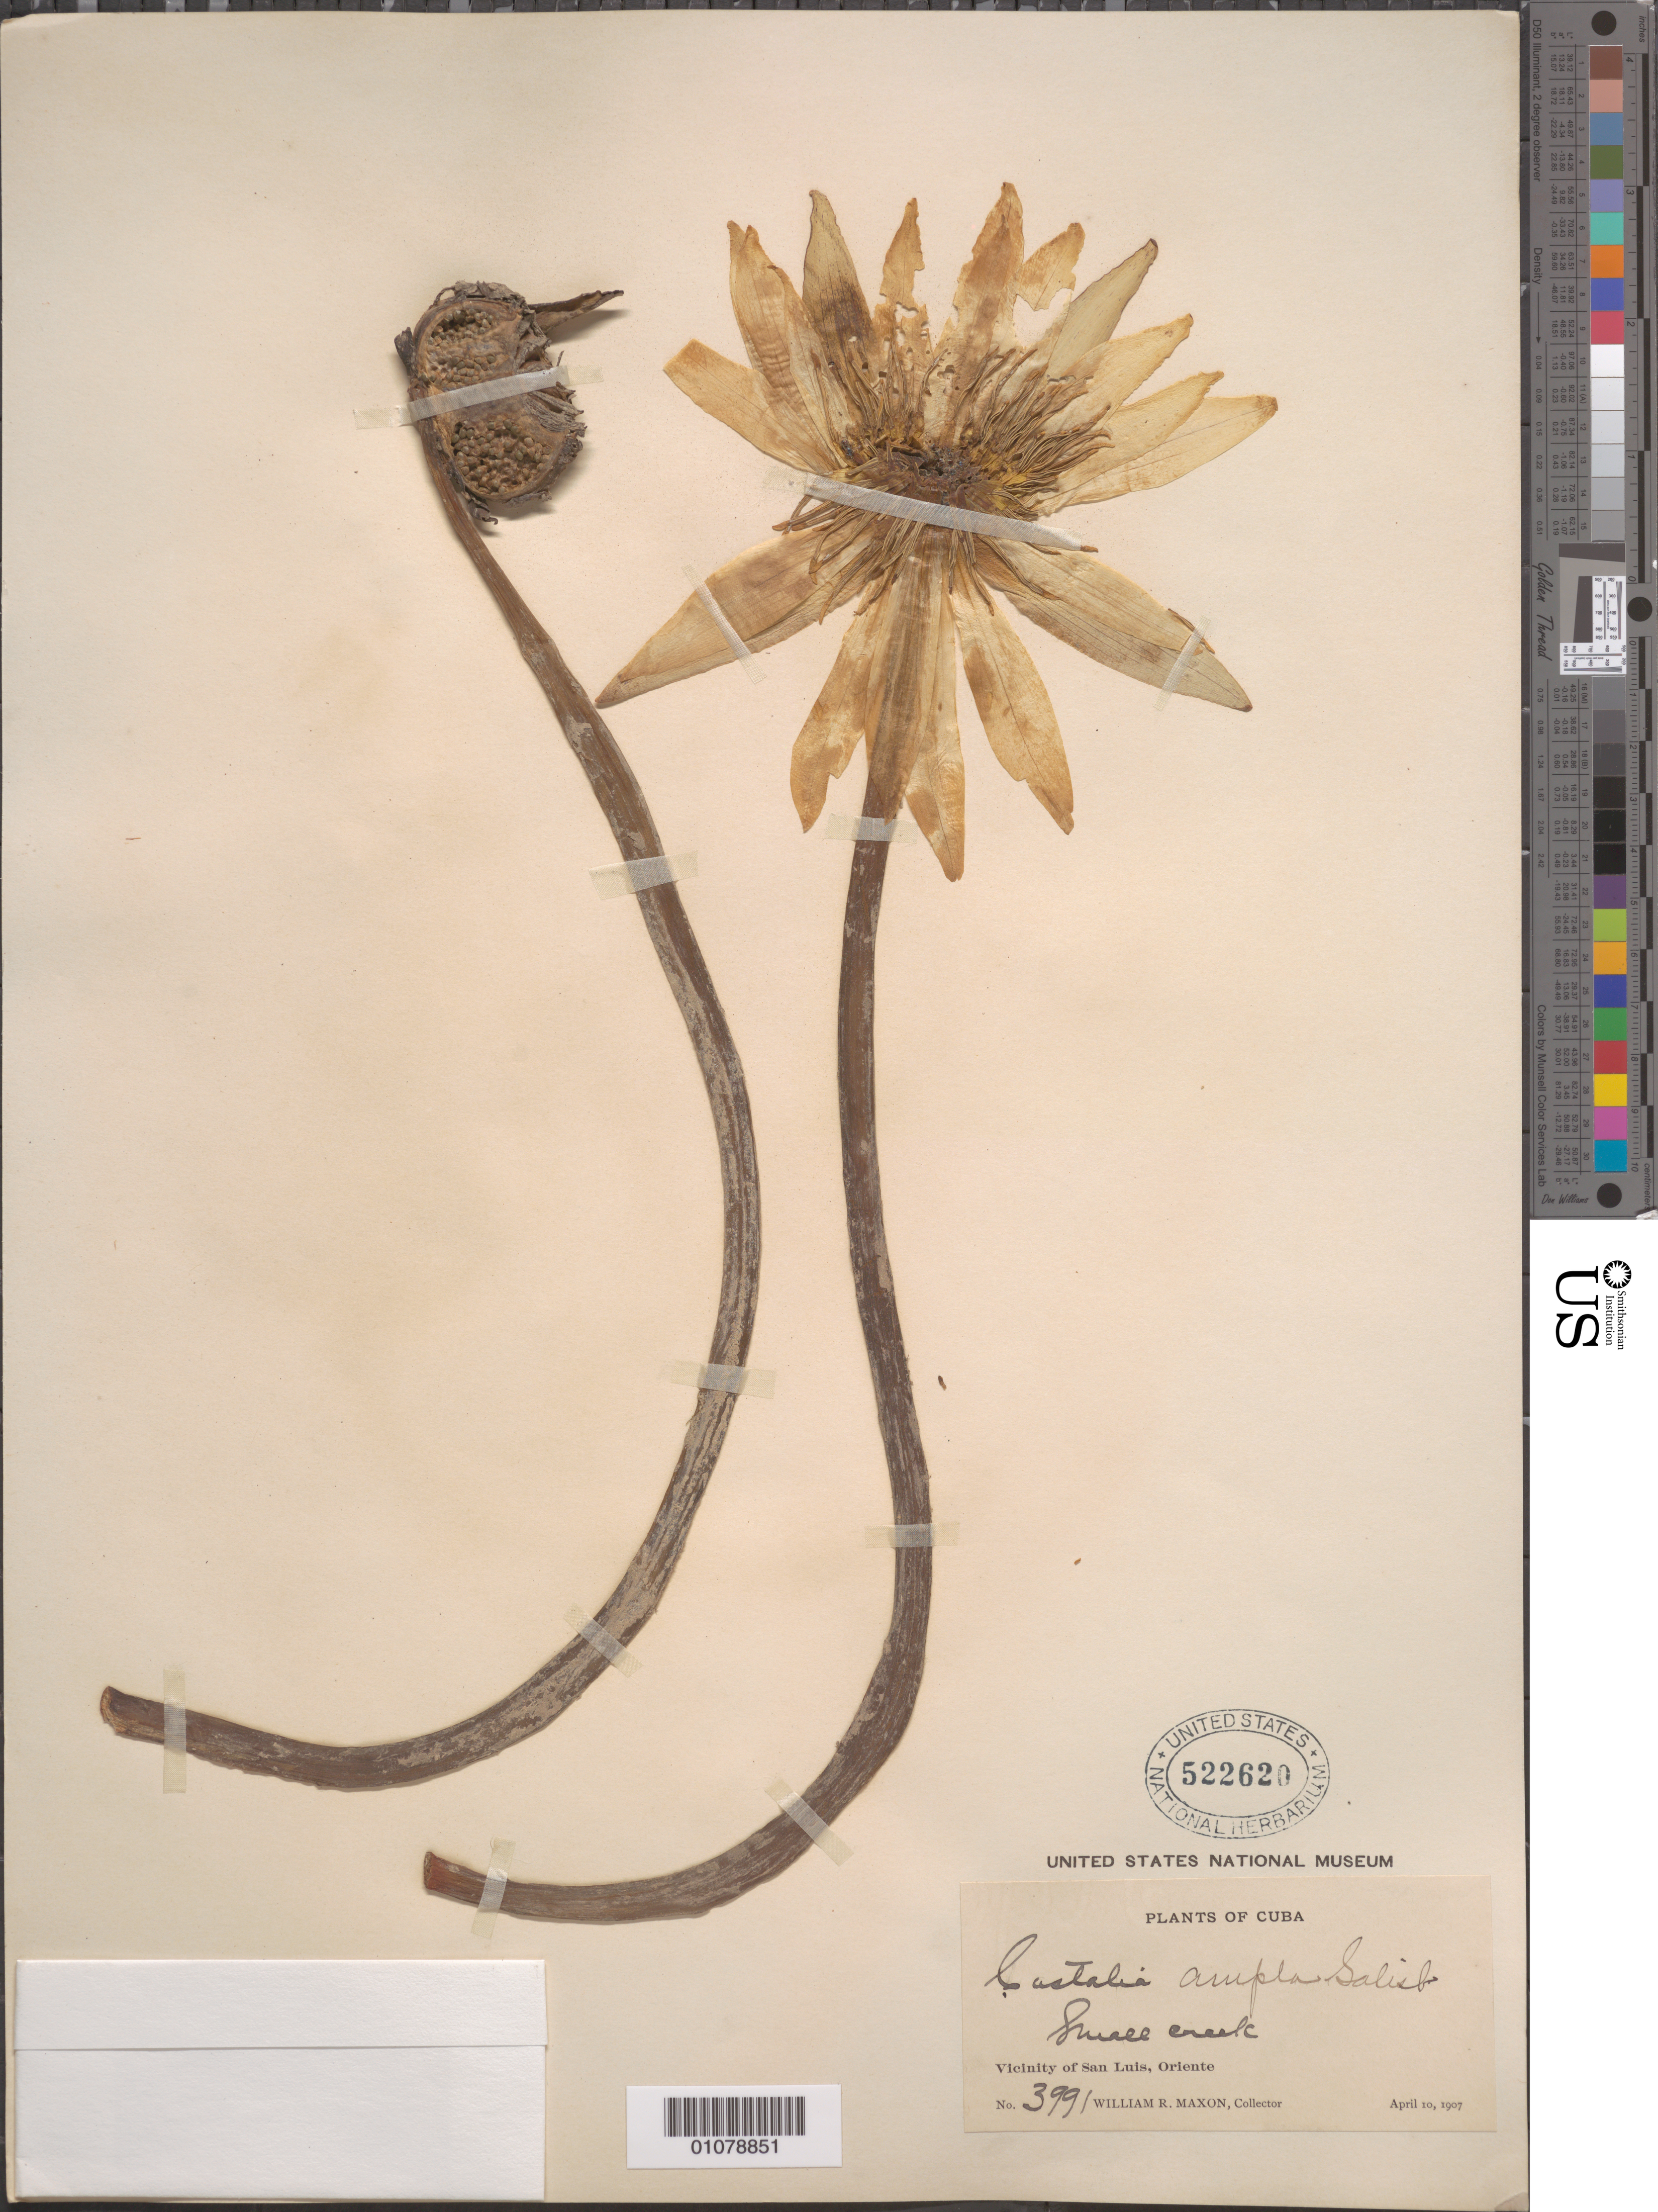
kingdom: Plantae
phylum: Tracheophyta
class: Magnoliopsida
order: Nymphaeales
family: Nymphaeaceae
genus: Nymphaea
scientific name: Nymphaea ampla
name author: (Salisb.) DC.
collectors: W. R. Maxon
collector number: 3991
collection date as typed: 10 Apr 1907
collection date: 1907-04-10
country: Cuba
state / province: Santiago de Cuba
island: Cuba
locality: Oriente, Vicinity of San Luis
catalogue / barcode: US 522620